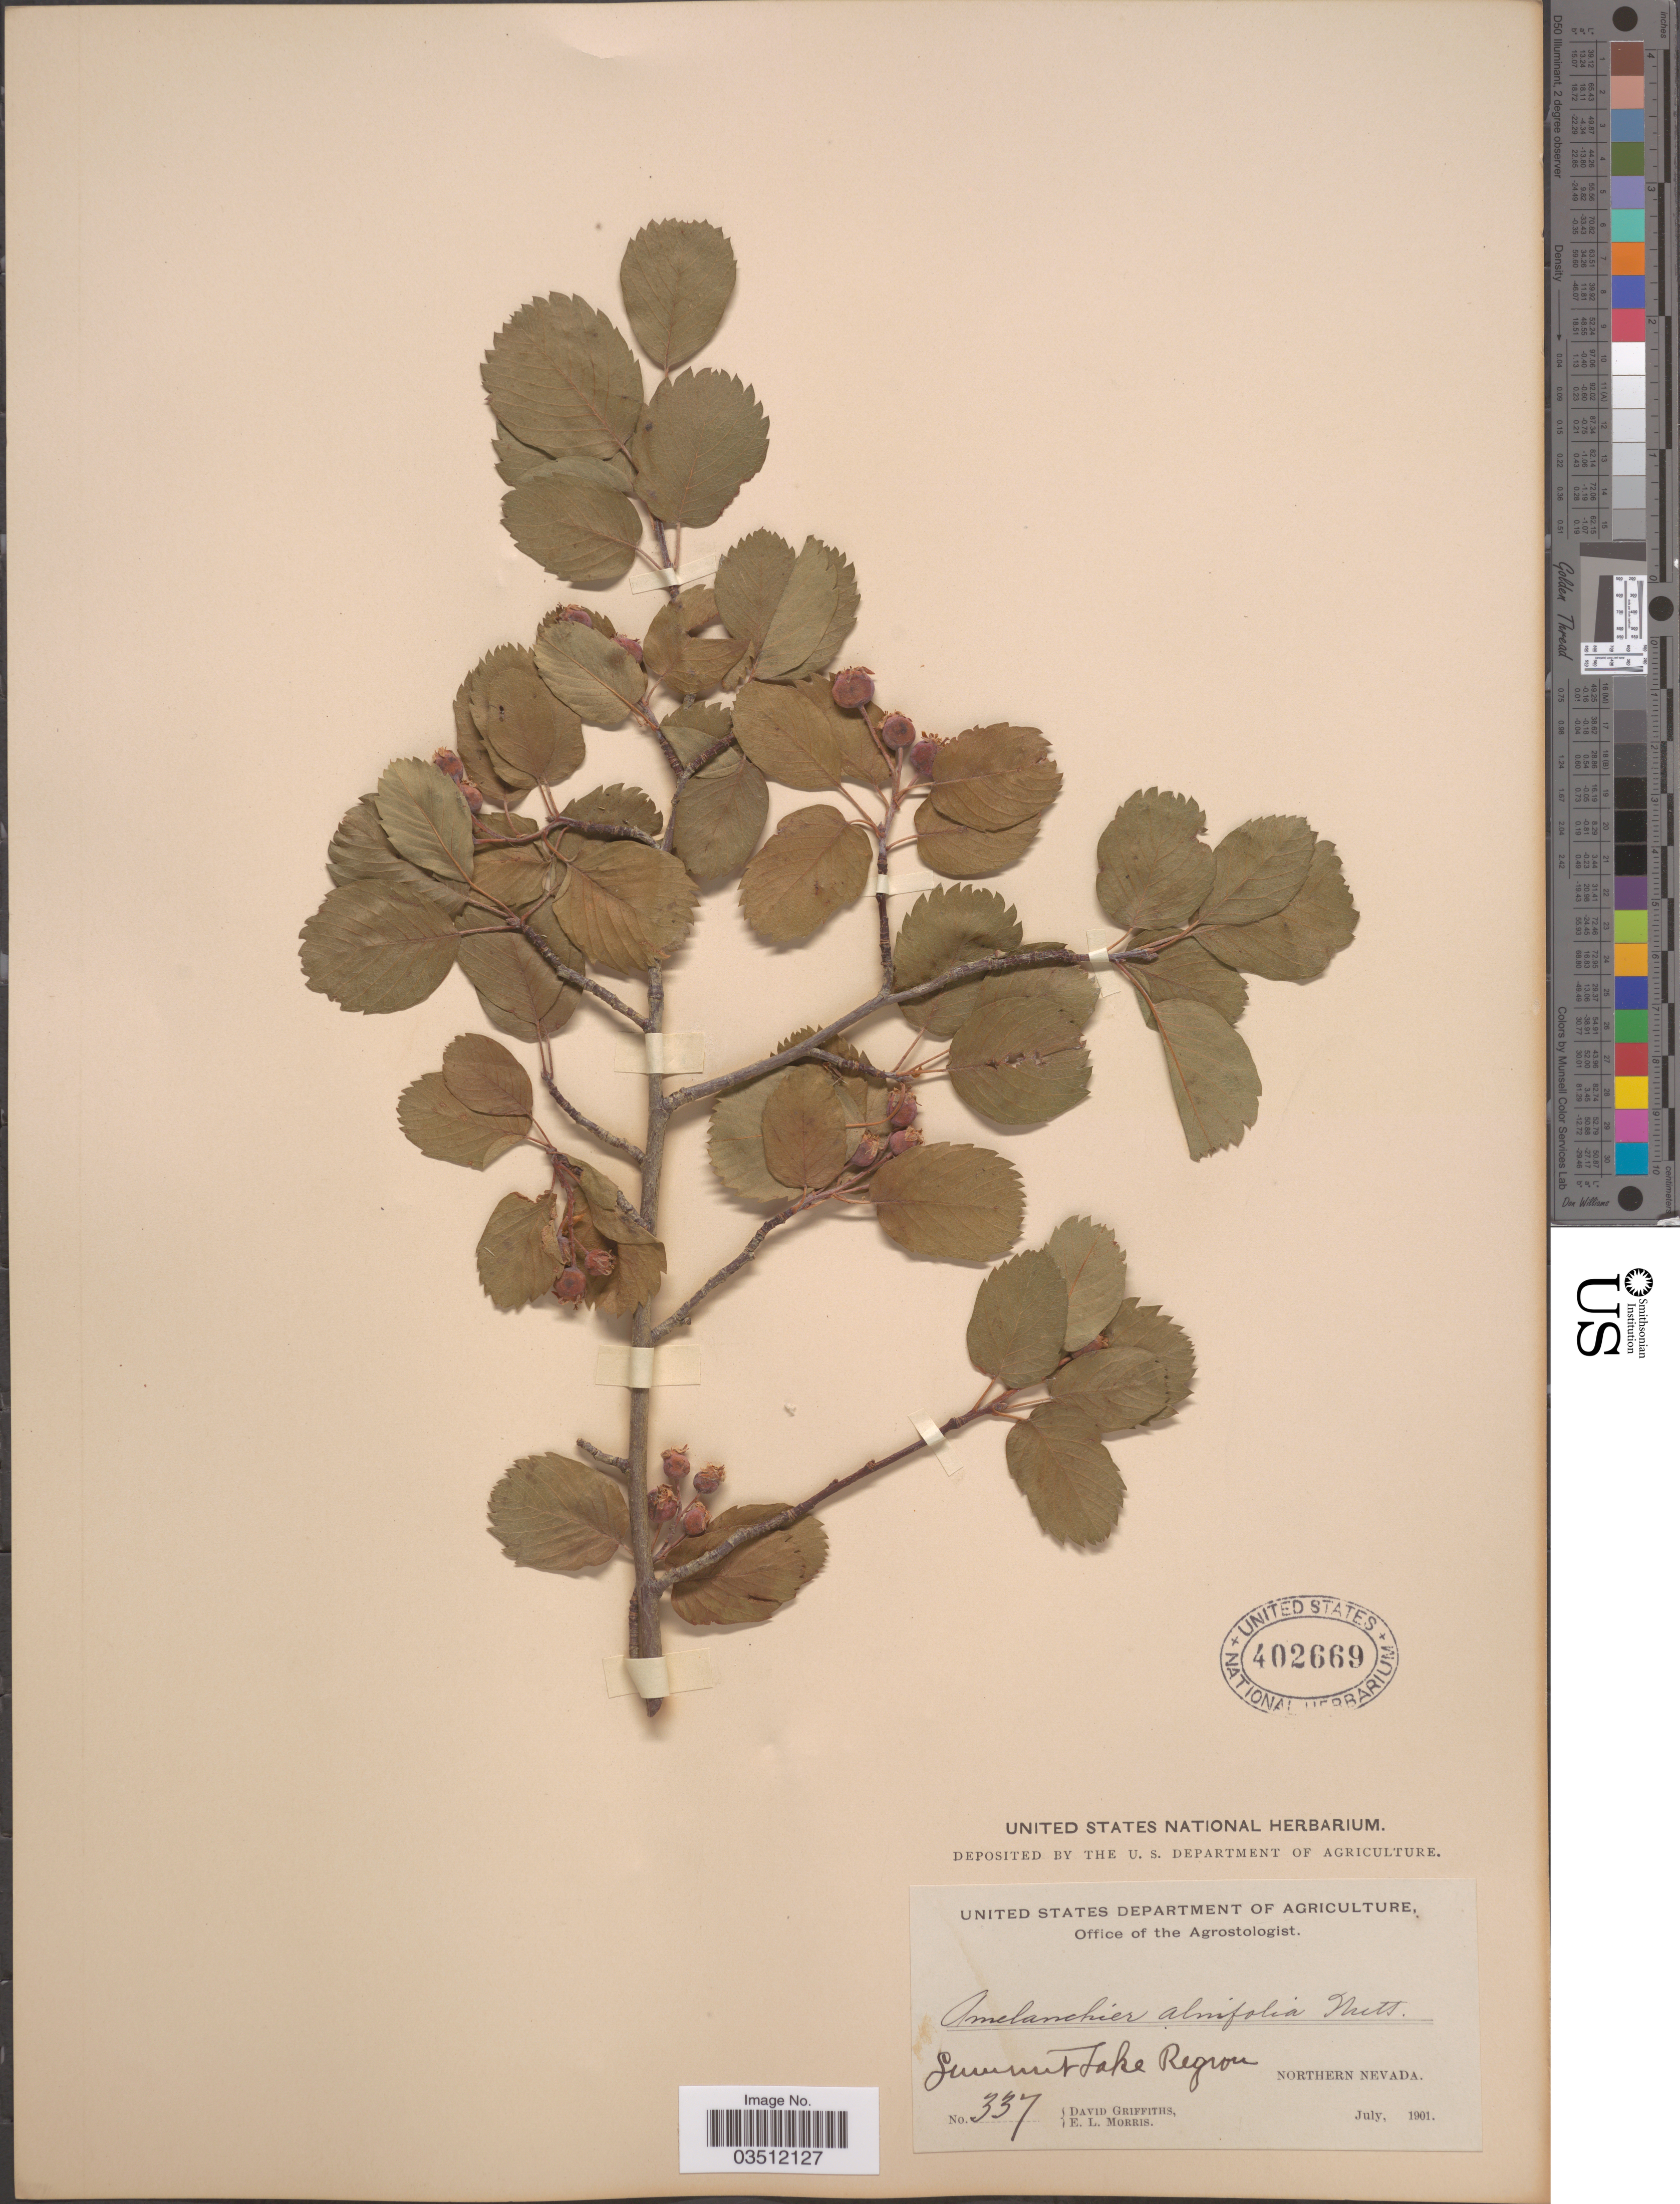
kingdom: Plantae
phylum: Tracheophyta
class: Magnoliopsida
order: Rosales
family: Rosaceae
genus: Amelanchier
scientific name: Amelanchier florida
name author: Lindl.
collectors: D. Griffiths & E. Morris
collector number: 337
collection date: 1901-07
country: United States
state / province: Nevada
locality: Summit Lake Region. Northern Nevada.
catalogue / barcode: US 402669